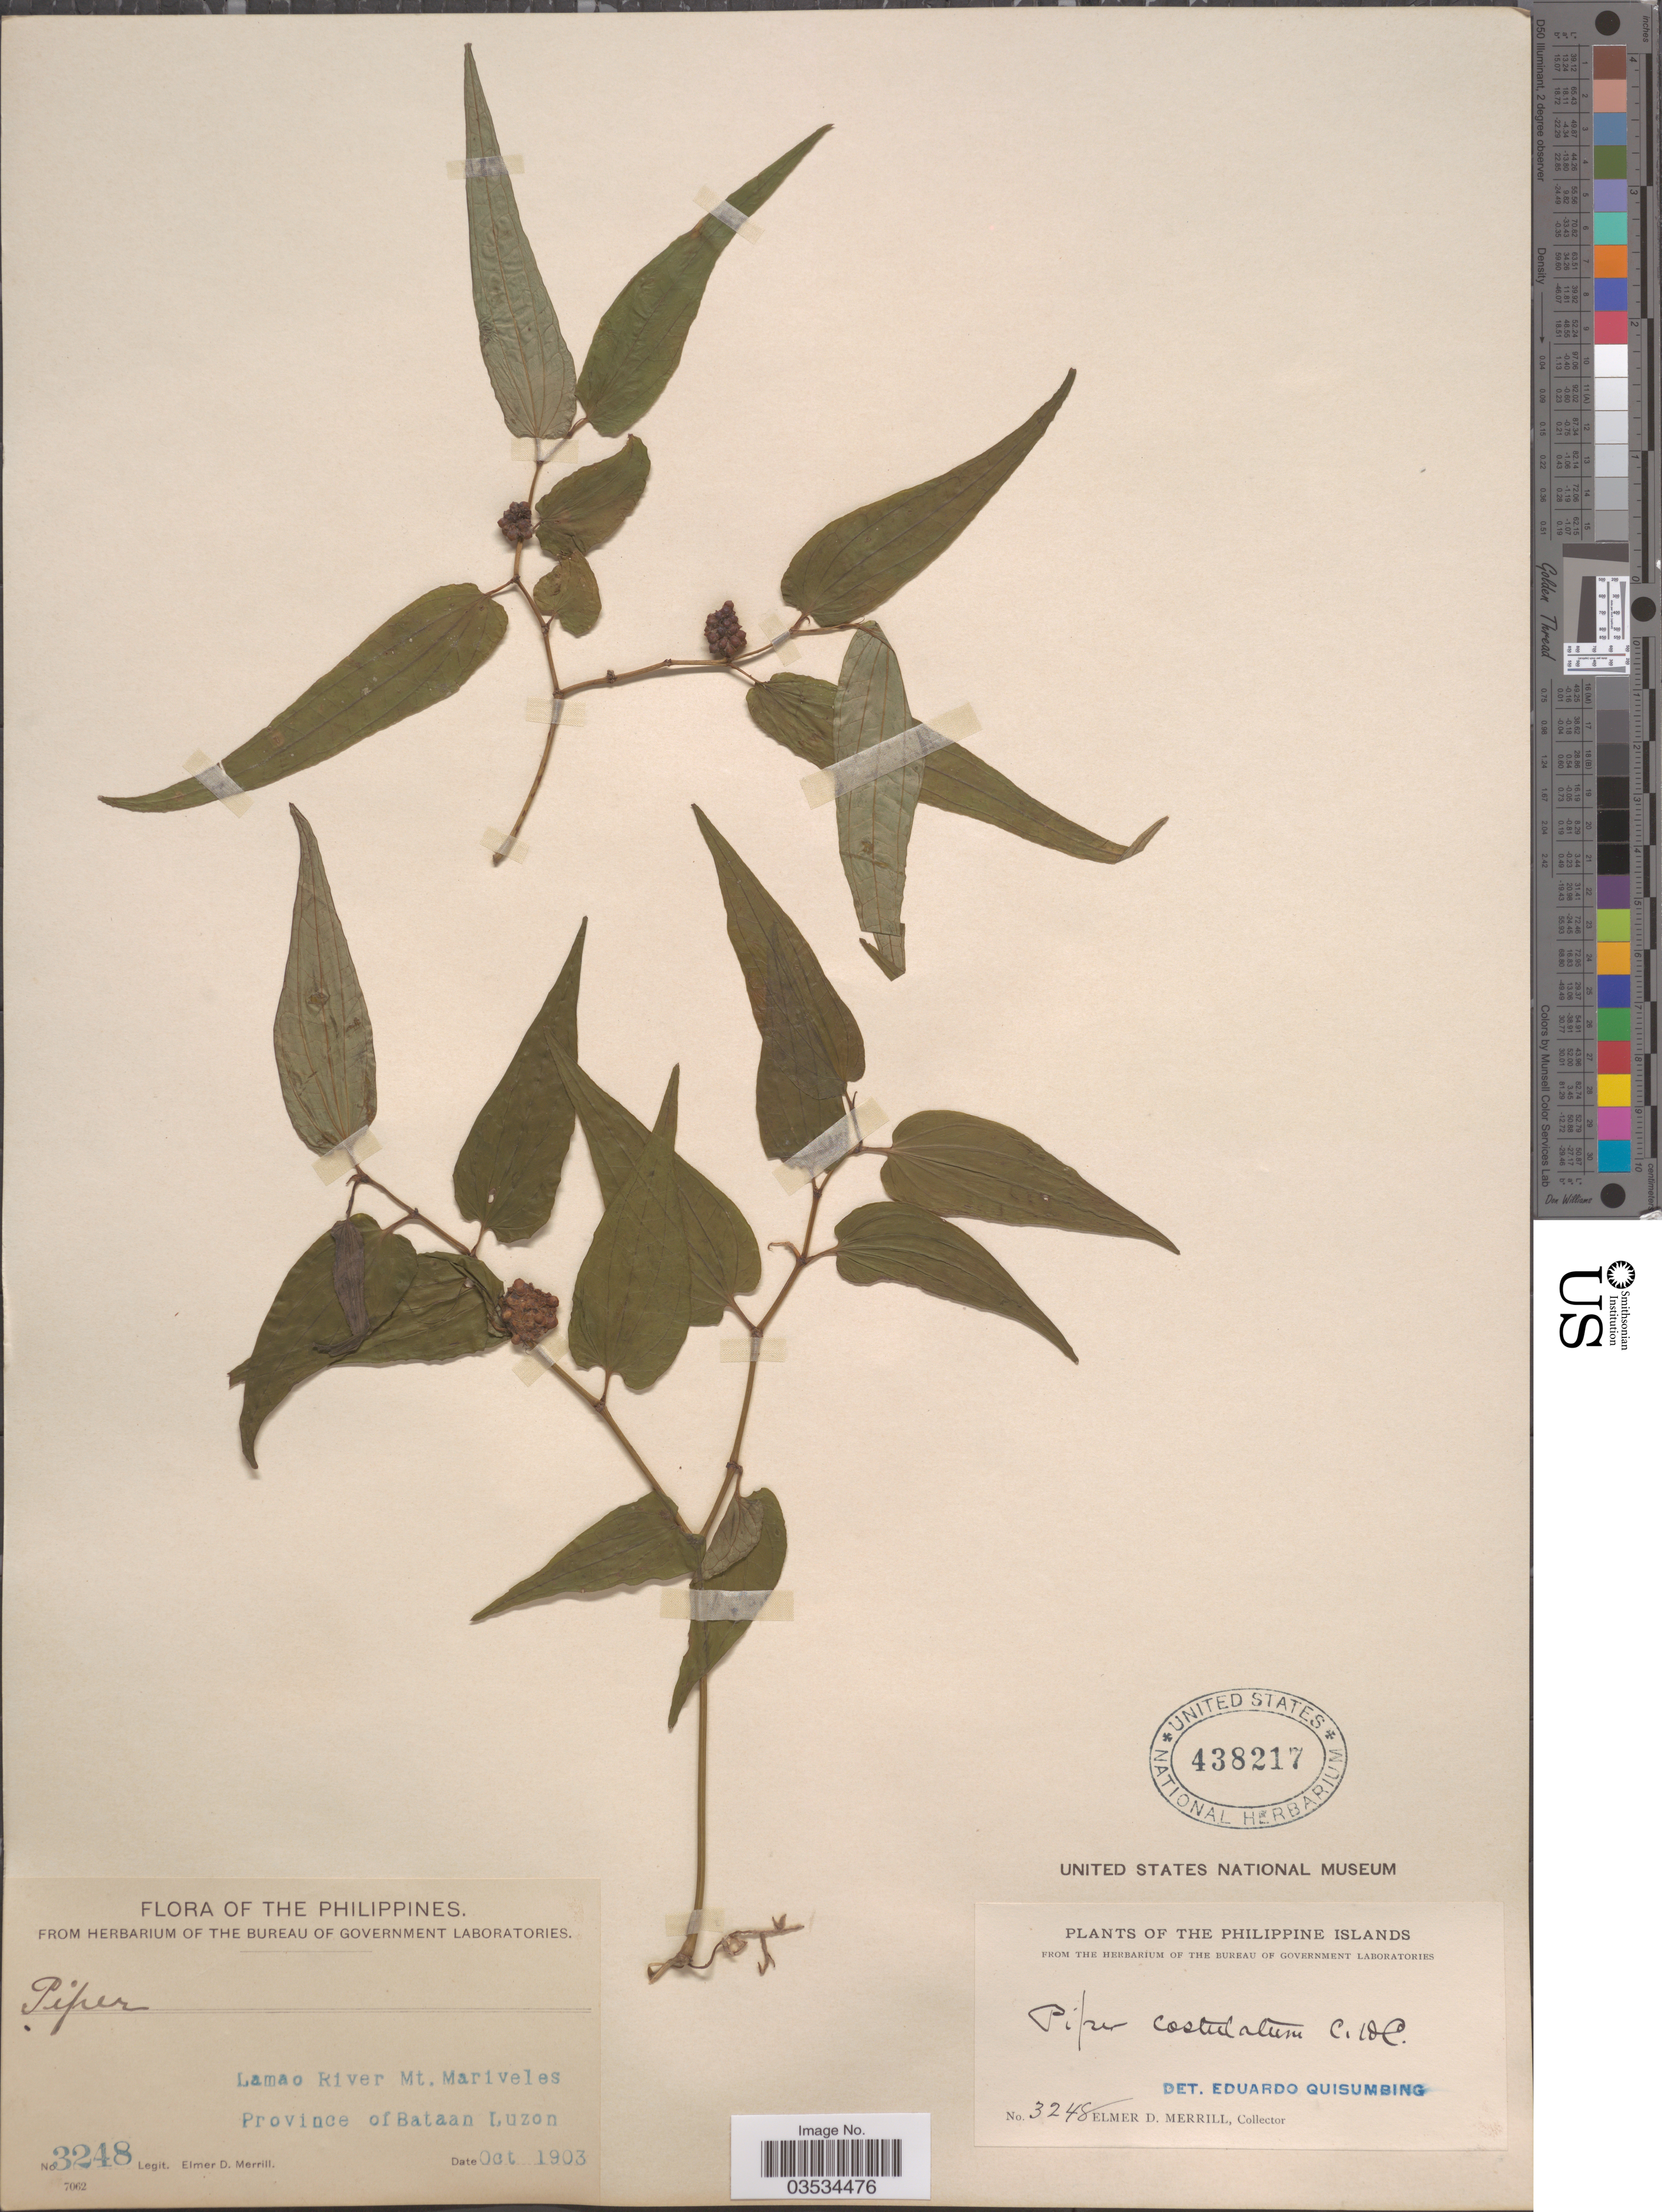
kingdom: Plantae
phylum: Tracheophyta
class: Magnoliopsida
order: Piperales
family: Piperaceae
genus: Piper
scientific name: Piper costulatum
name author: C. DC.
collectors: E. D. Merrill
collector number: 3248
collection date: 1903-10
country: Philippines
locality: Lamao River Mt. Mariveles. Province of Bataan Luzon. The Philippine Islands.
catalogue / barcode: US 438217